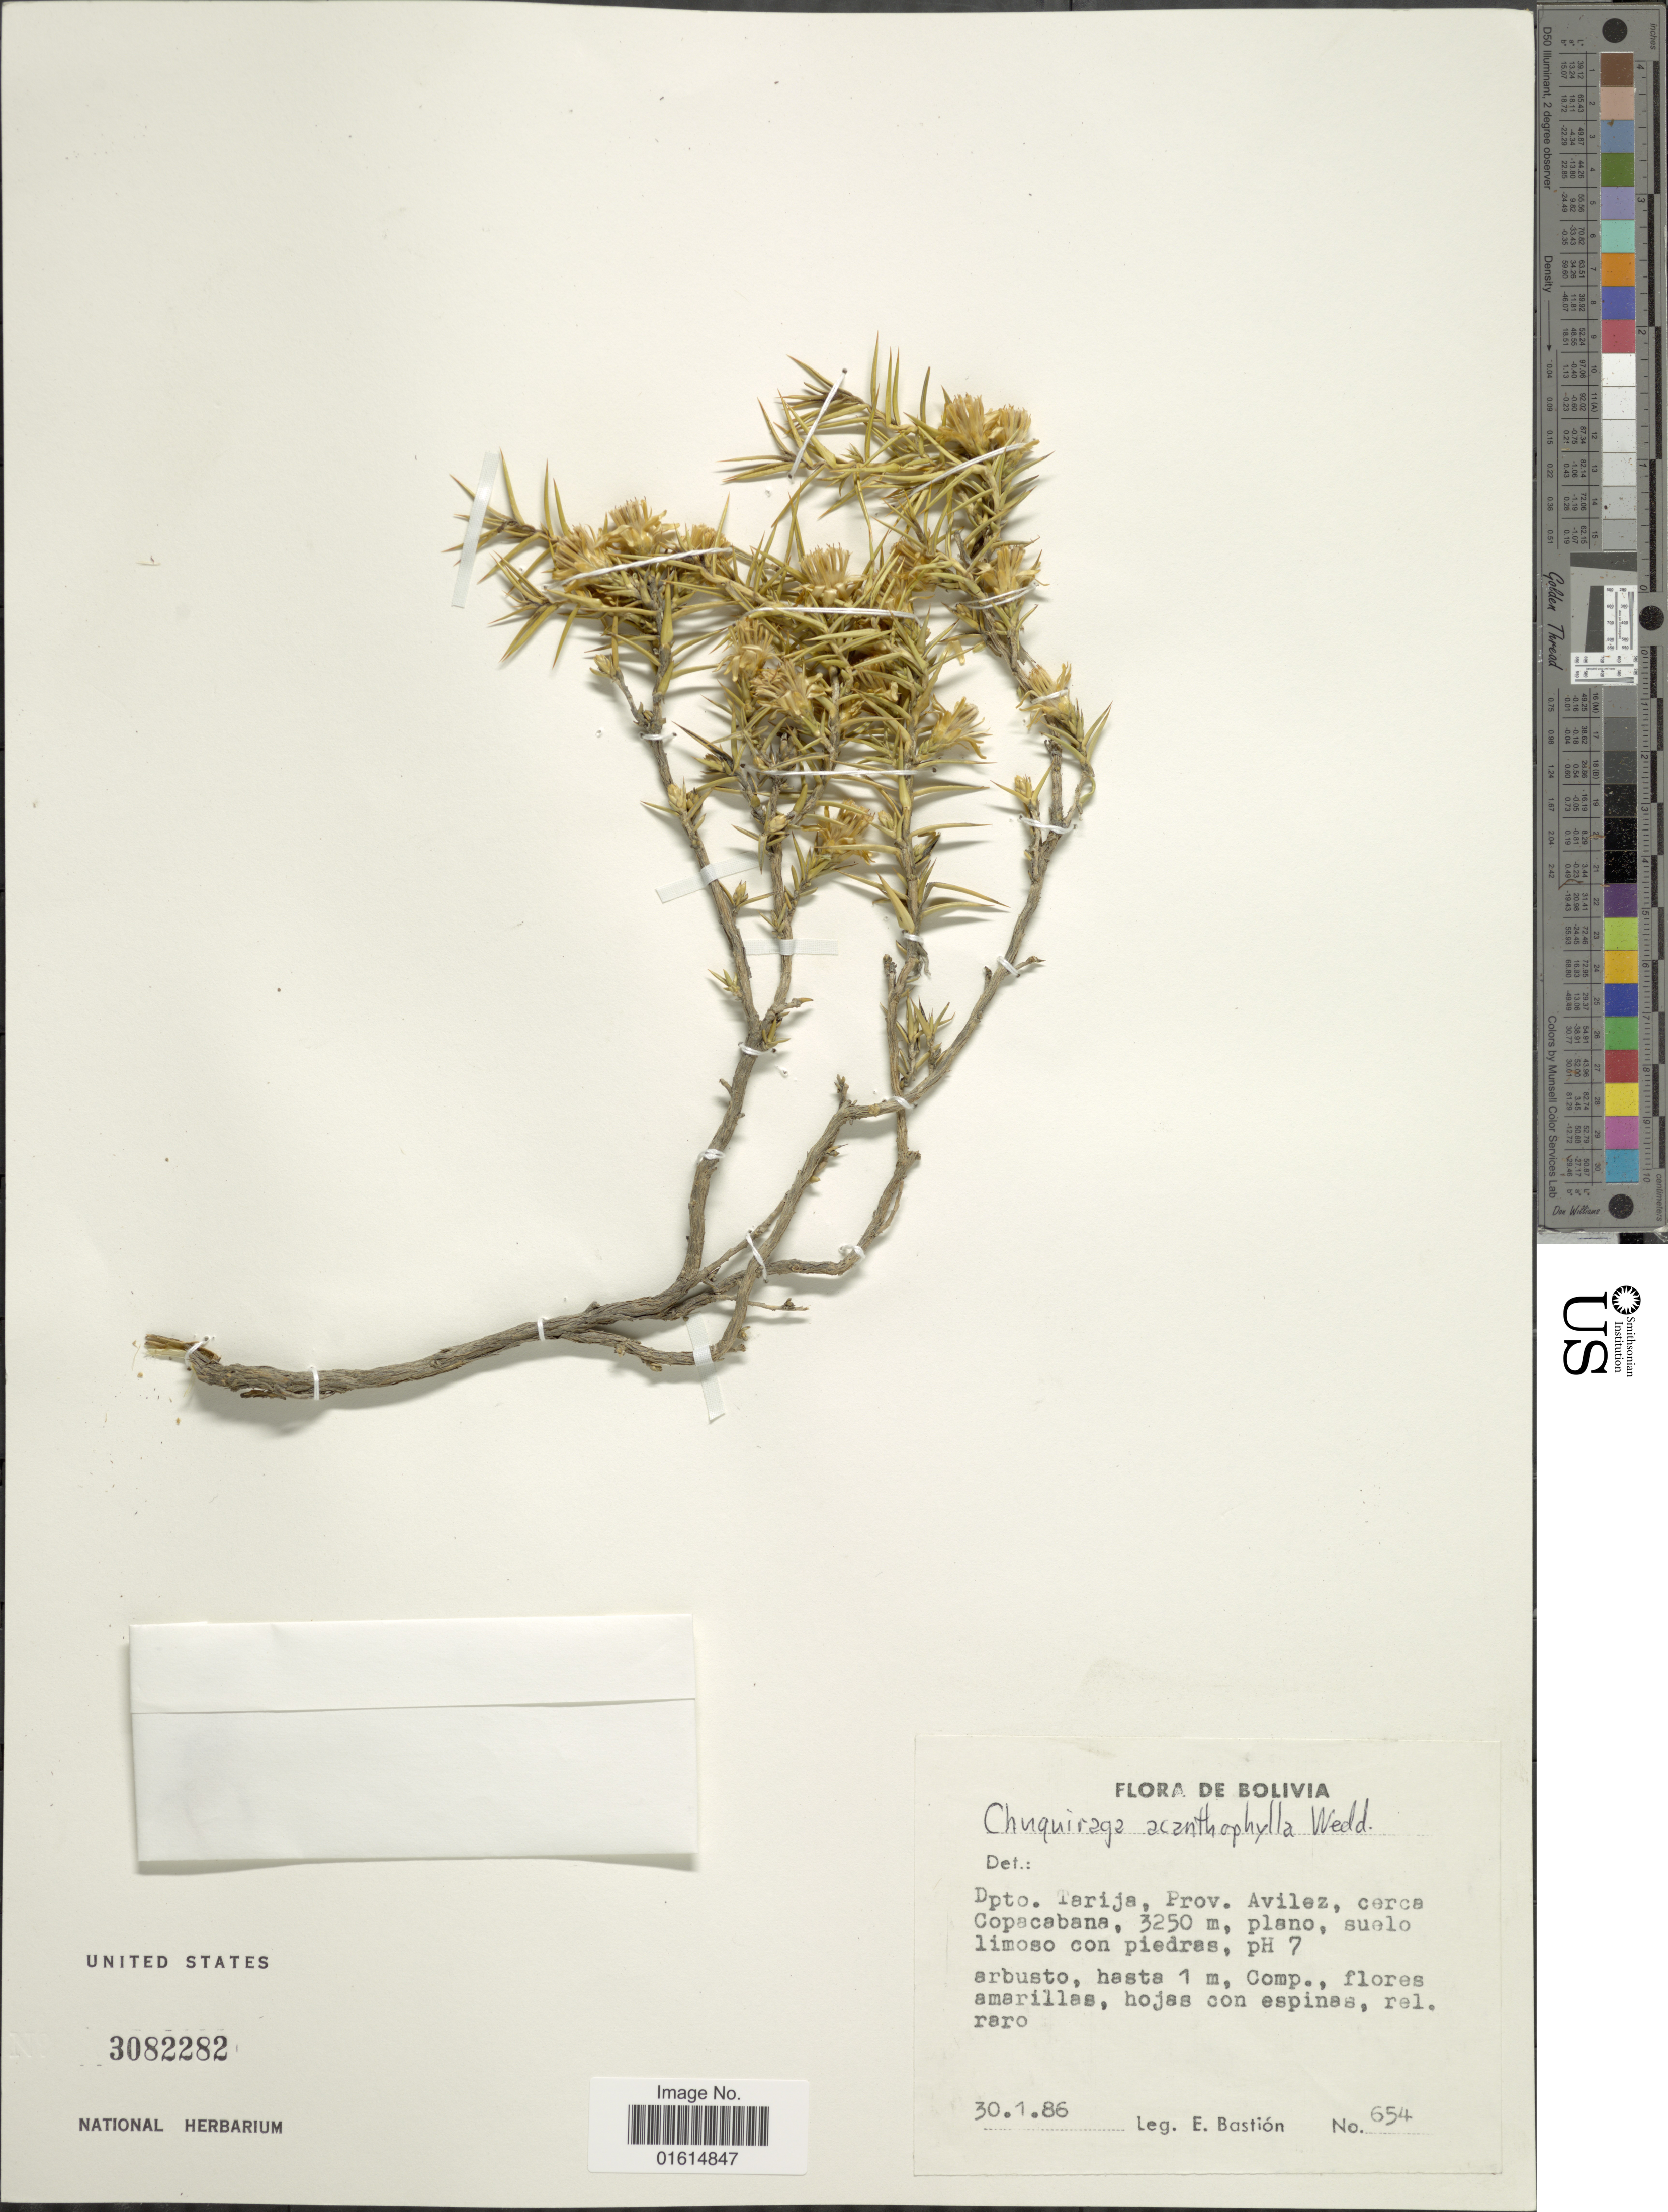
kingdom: Plantae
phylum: Tracheophyta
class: Magnoliopsida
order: Asterales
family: Asteraceae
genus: Chuquiraga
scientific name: Chuquiraga acanthophylla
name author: Wedd.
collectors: E. Bastion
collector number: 654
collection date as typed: Transcribed d/m/y: 30/1/86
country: Bolivia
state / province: Tarija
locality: Dpto. Tarija, Prov. Avilez, cerca Copacabana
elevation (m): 3250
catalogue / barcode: US 3082282